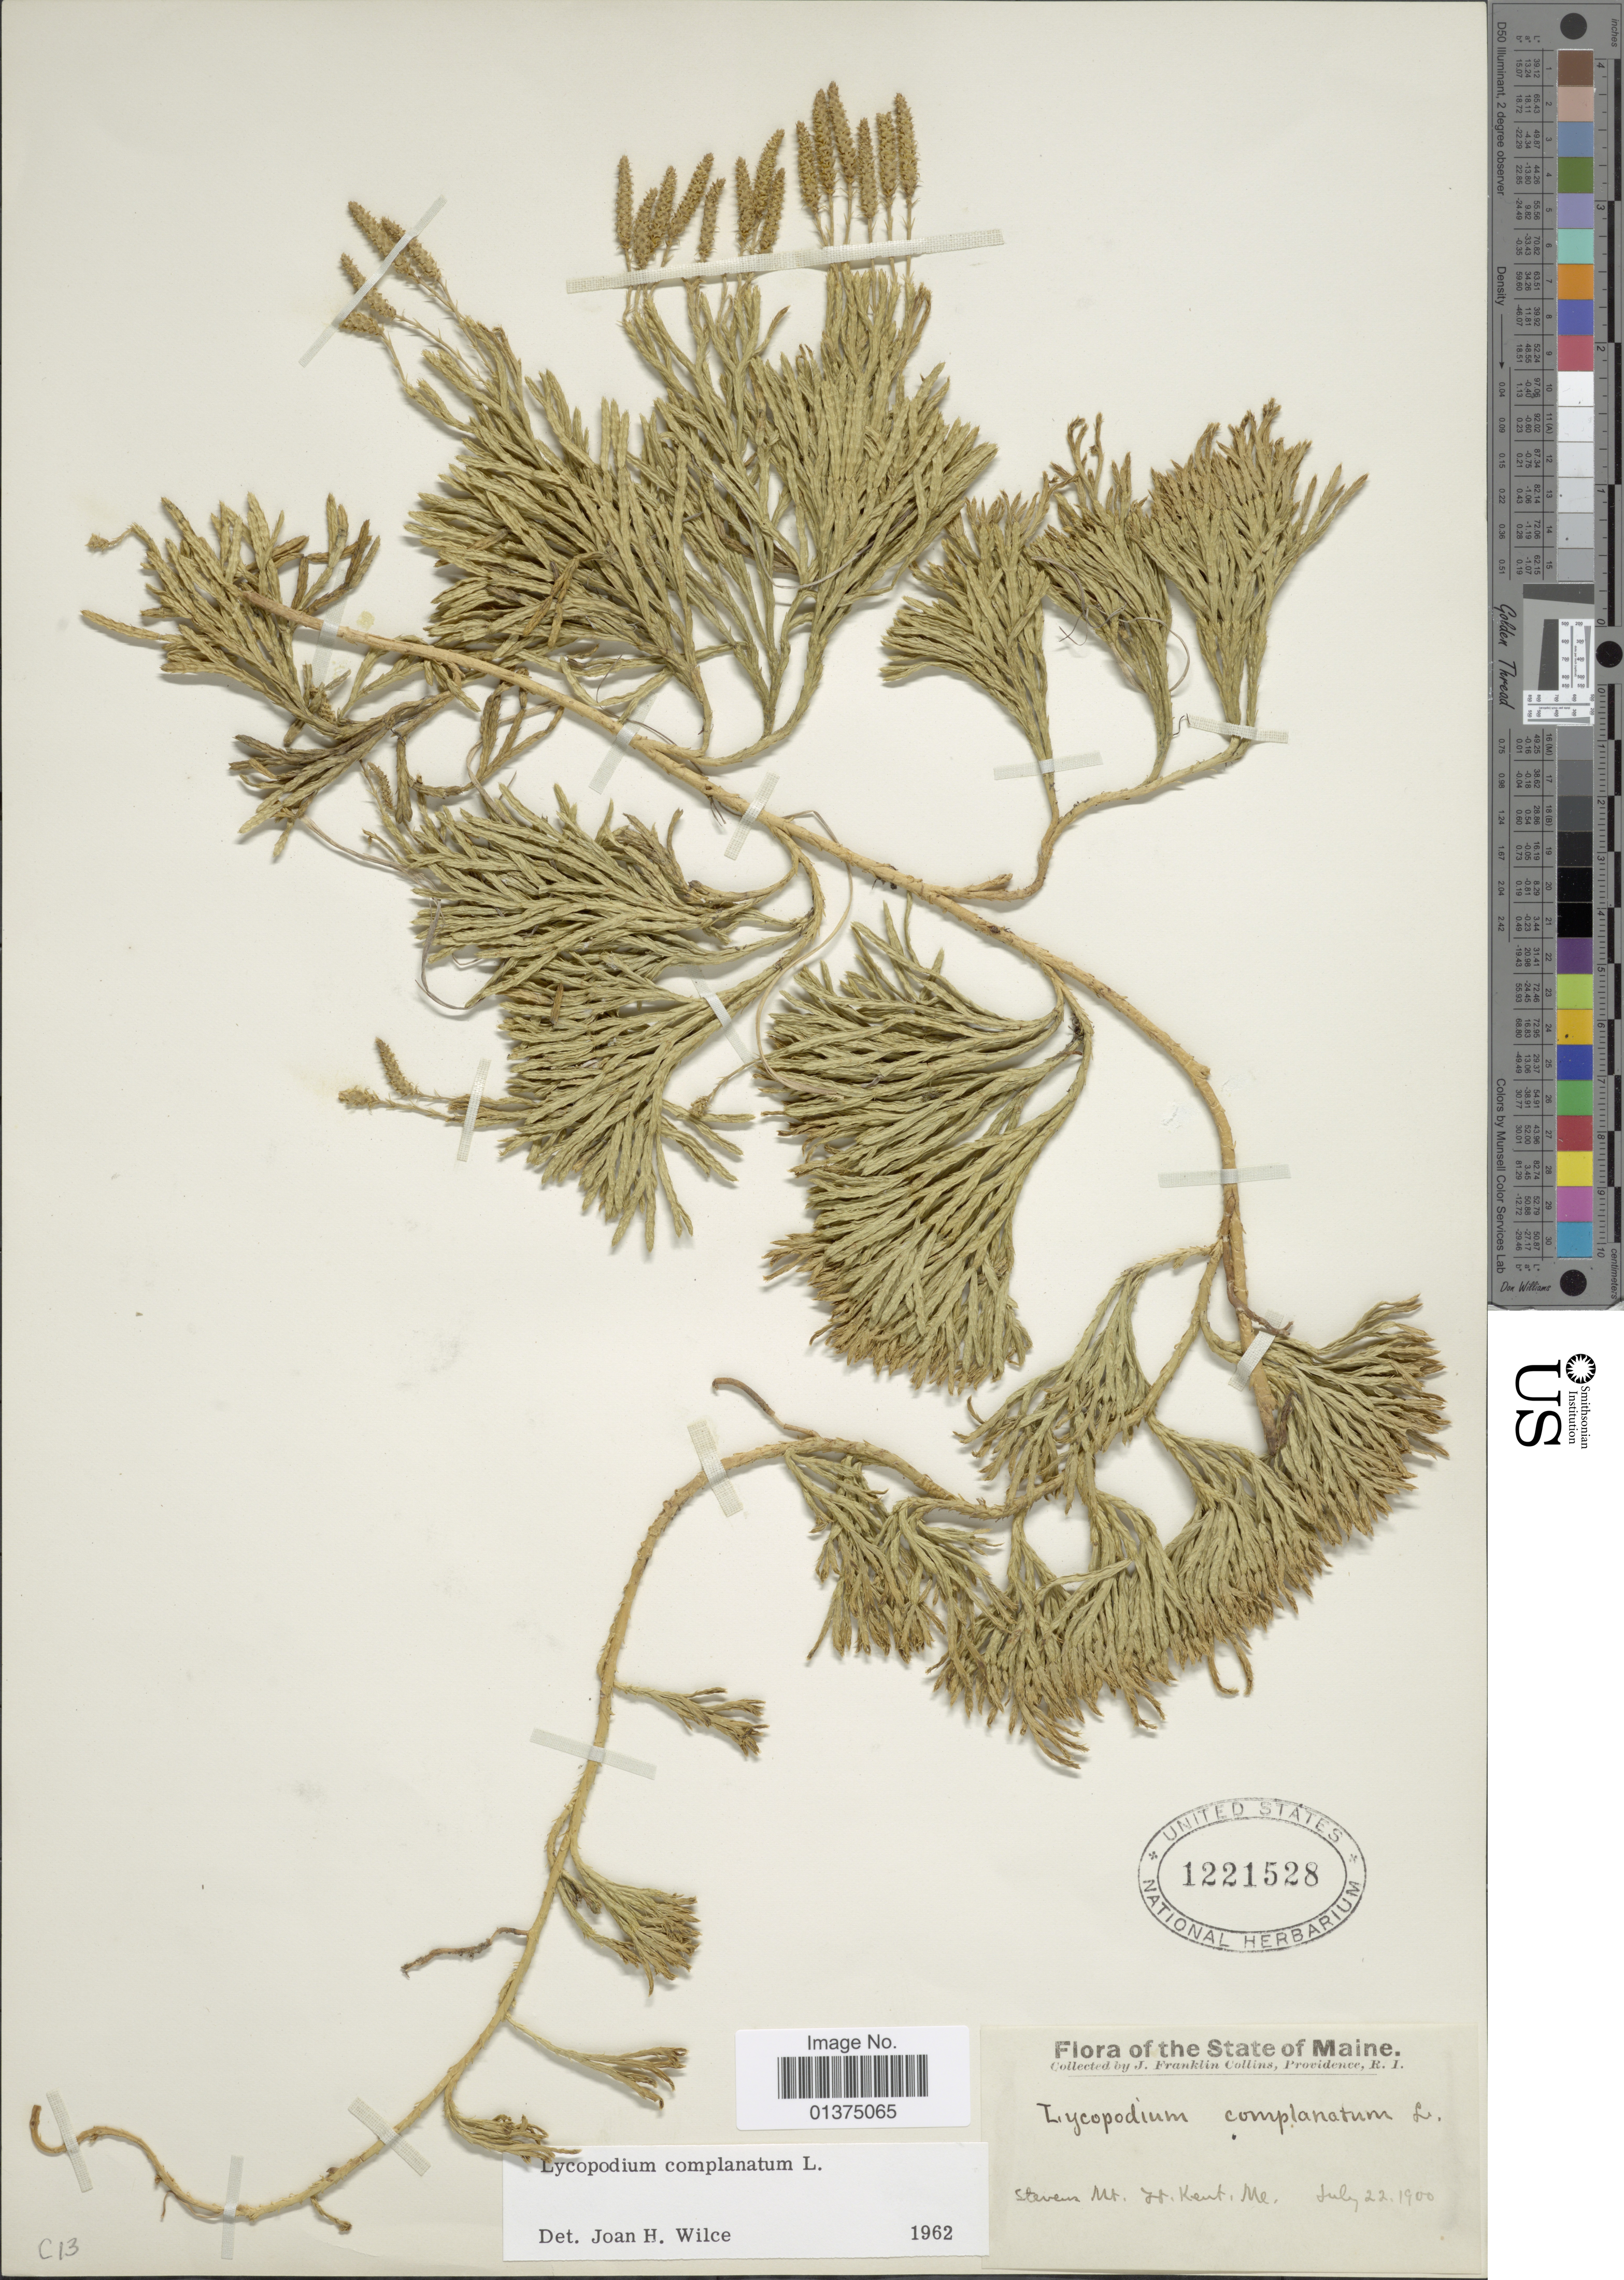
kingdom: Plantae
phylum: Tracheophyta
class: Lycopodiopsida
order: Lycopodiales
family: Lycopodiaceae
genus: Diphasiastrum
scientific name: Diphasiastrum complanatum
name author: (L.) Holub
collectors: J. Collins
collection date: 1900-07-22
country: United States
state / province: Maine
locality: Stevens Mt. Ft. Kent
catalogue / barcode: US 1221528